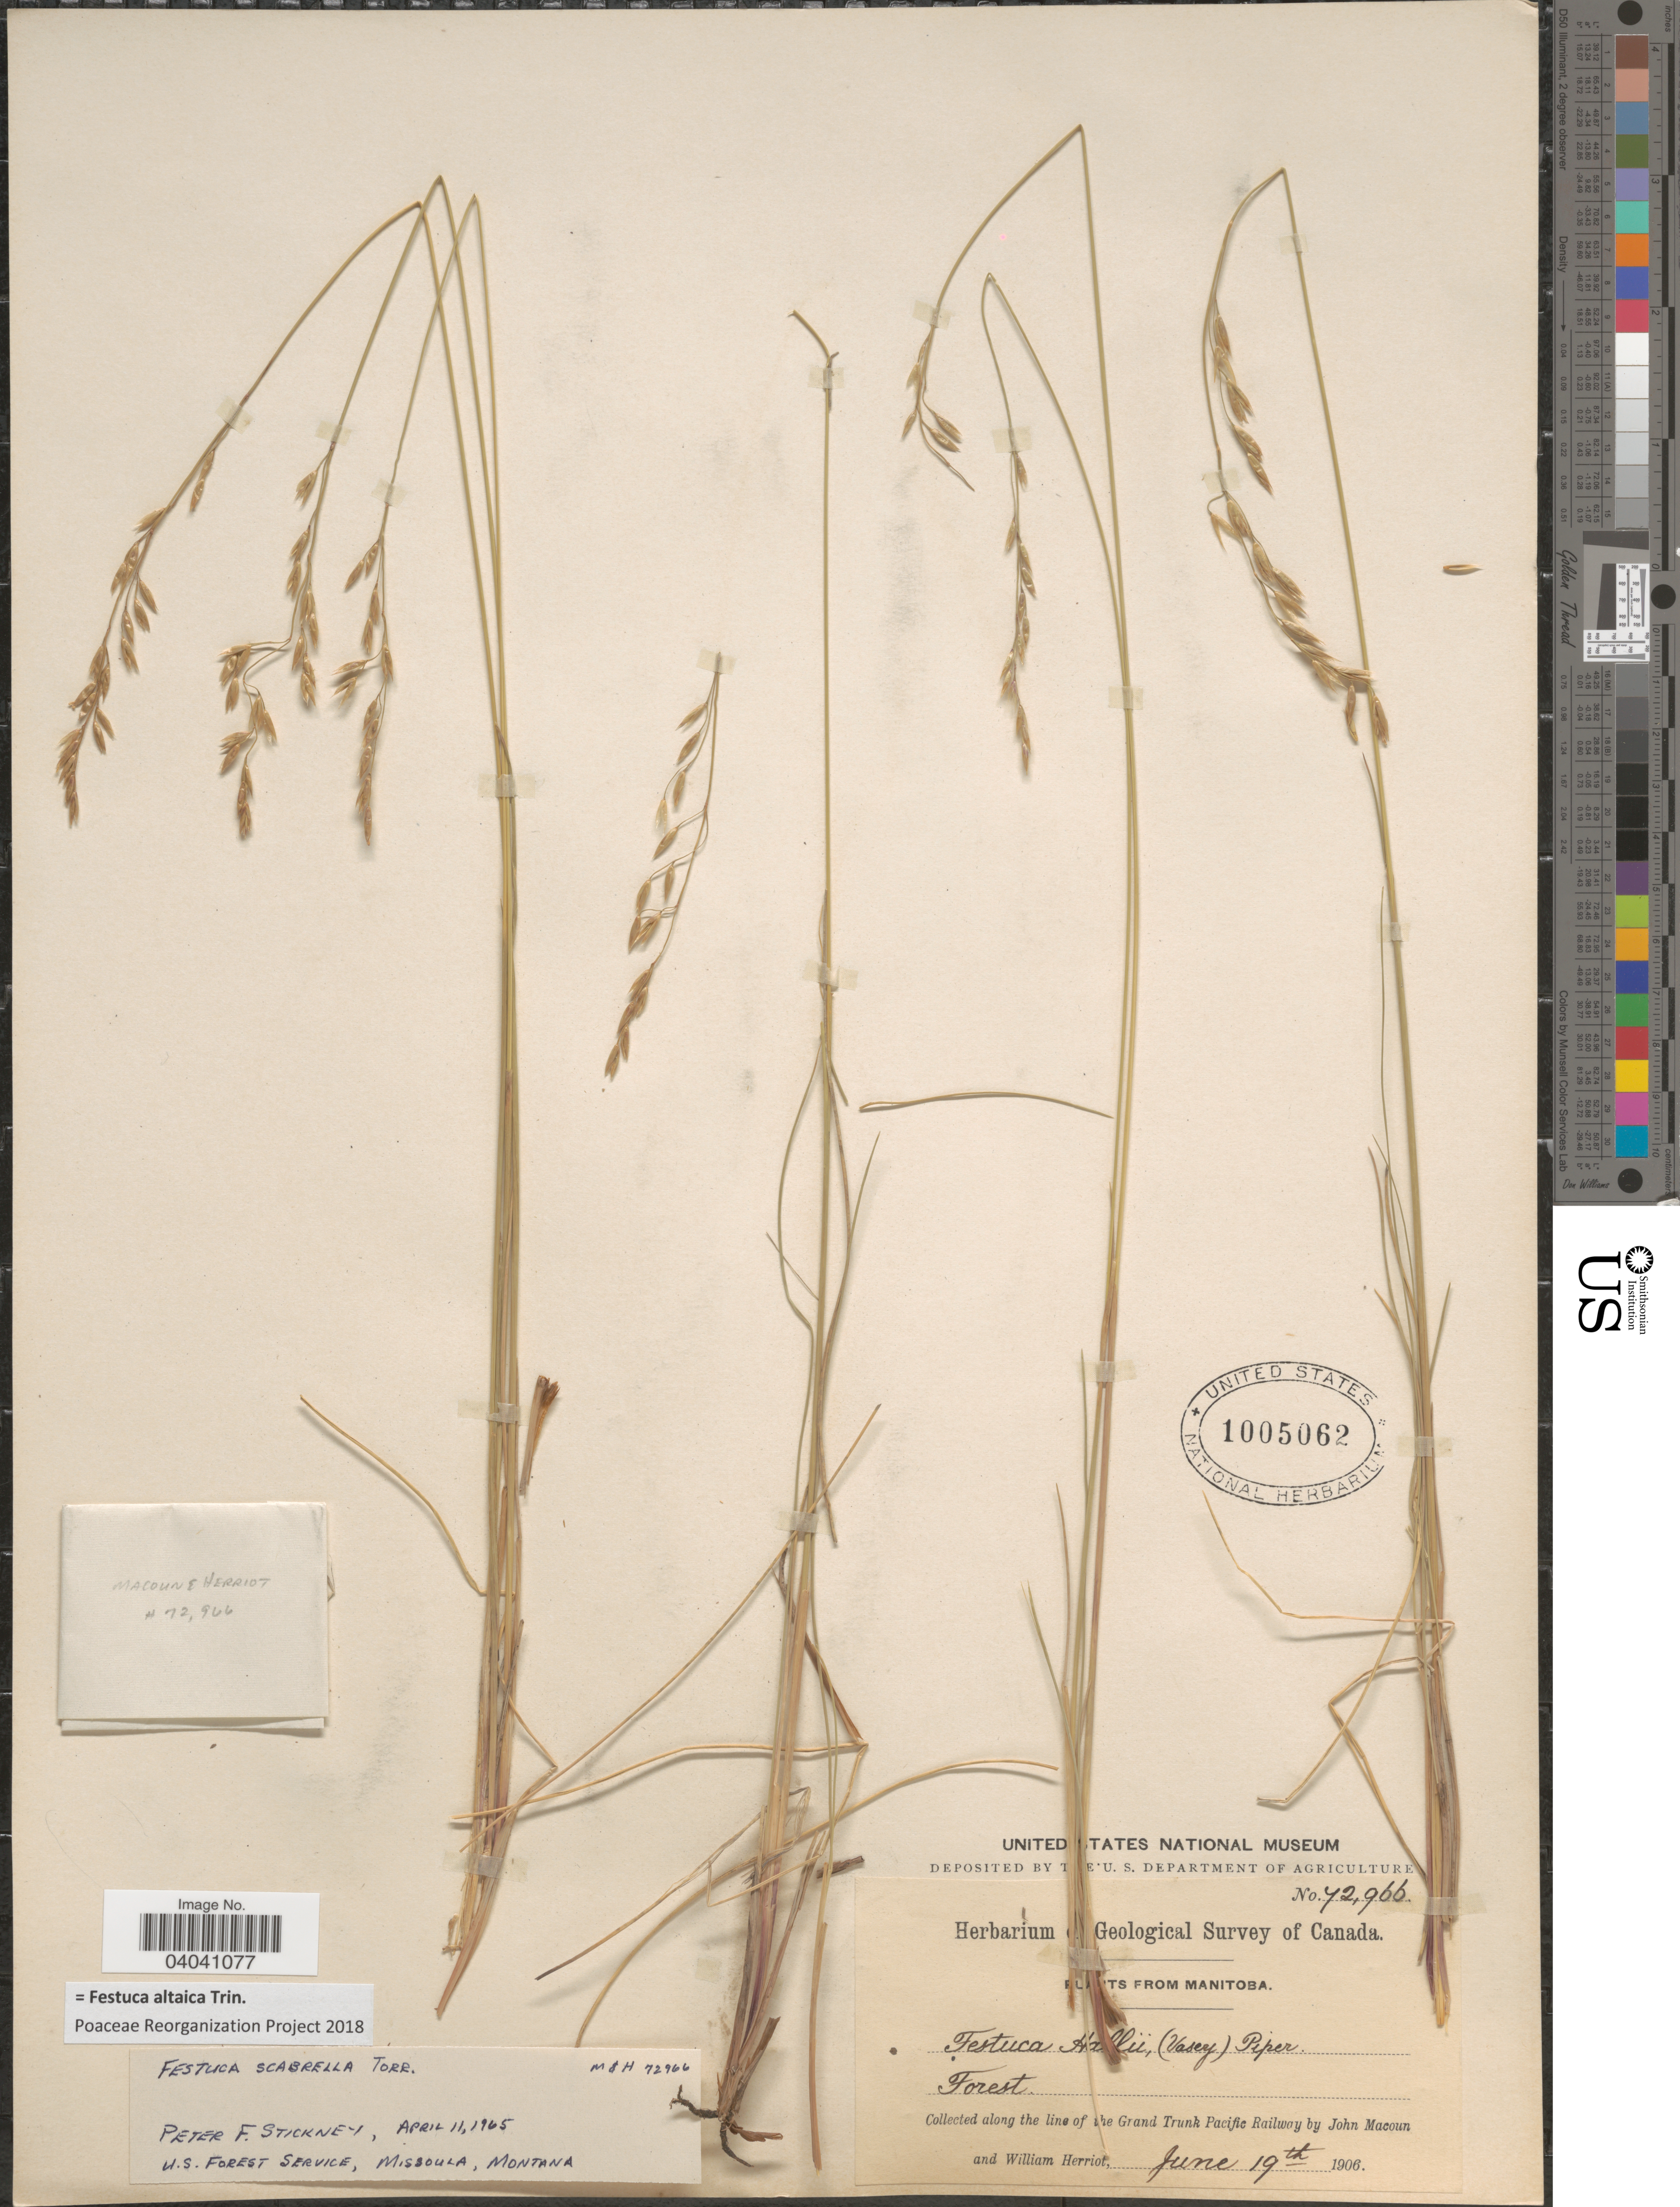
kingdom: Plantae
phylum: Tracheophyta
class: Liliopsida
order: Poales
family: Poaceae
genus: Festuca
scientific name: Festuca altaica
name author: Trin.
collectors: J. Macoun & W. Herriot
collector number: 42966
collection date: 1906-06-19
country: Canada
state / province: Manitoba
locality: Forest. Along the line of the Grand Trunk Pacific Railway.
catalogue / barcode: US 1005062